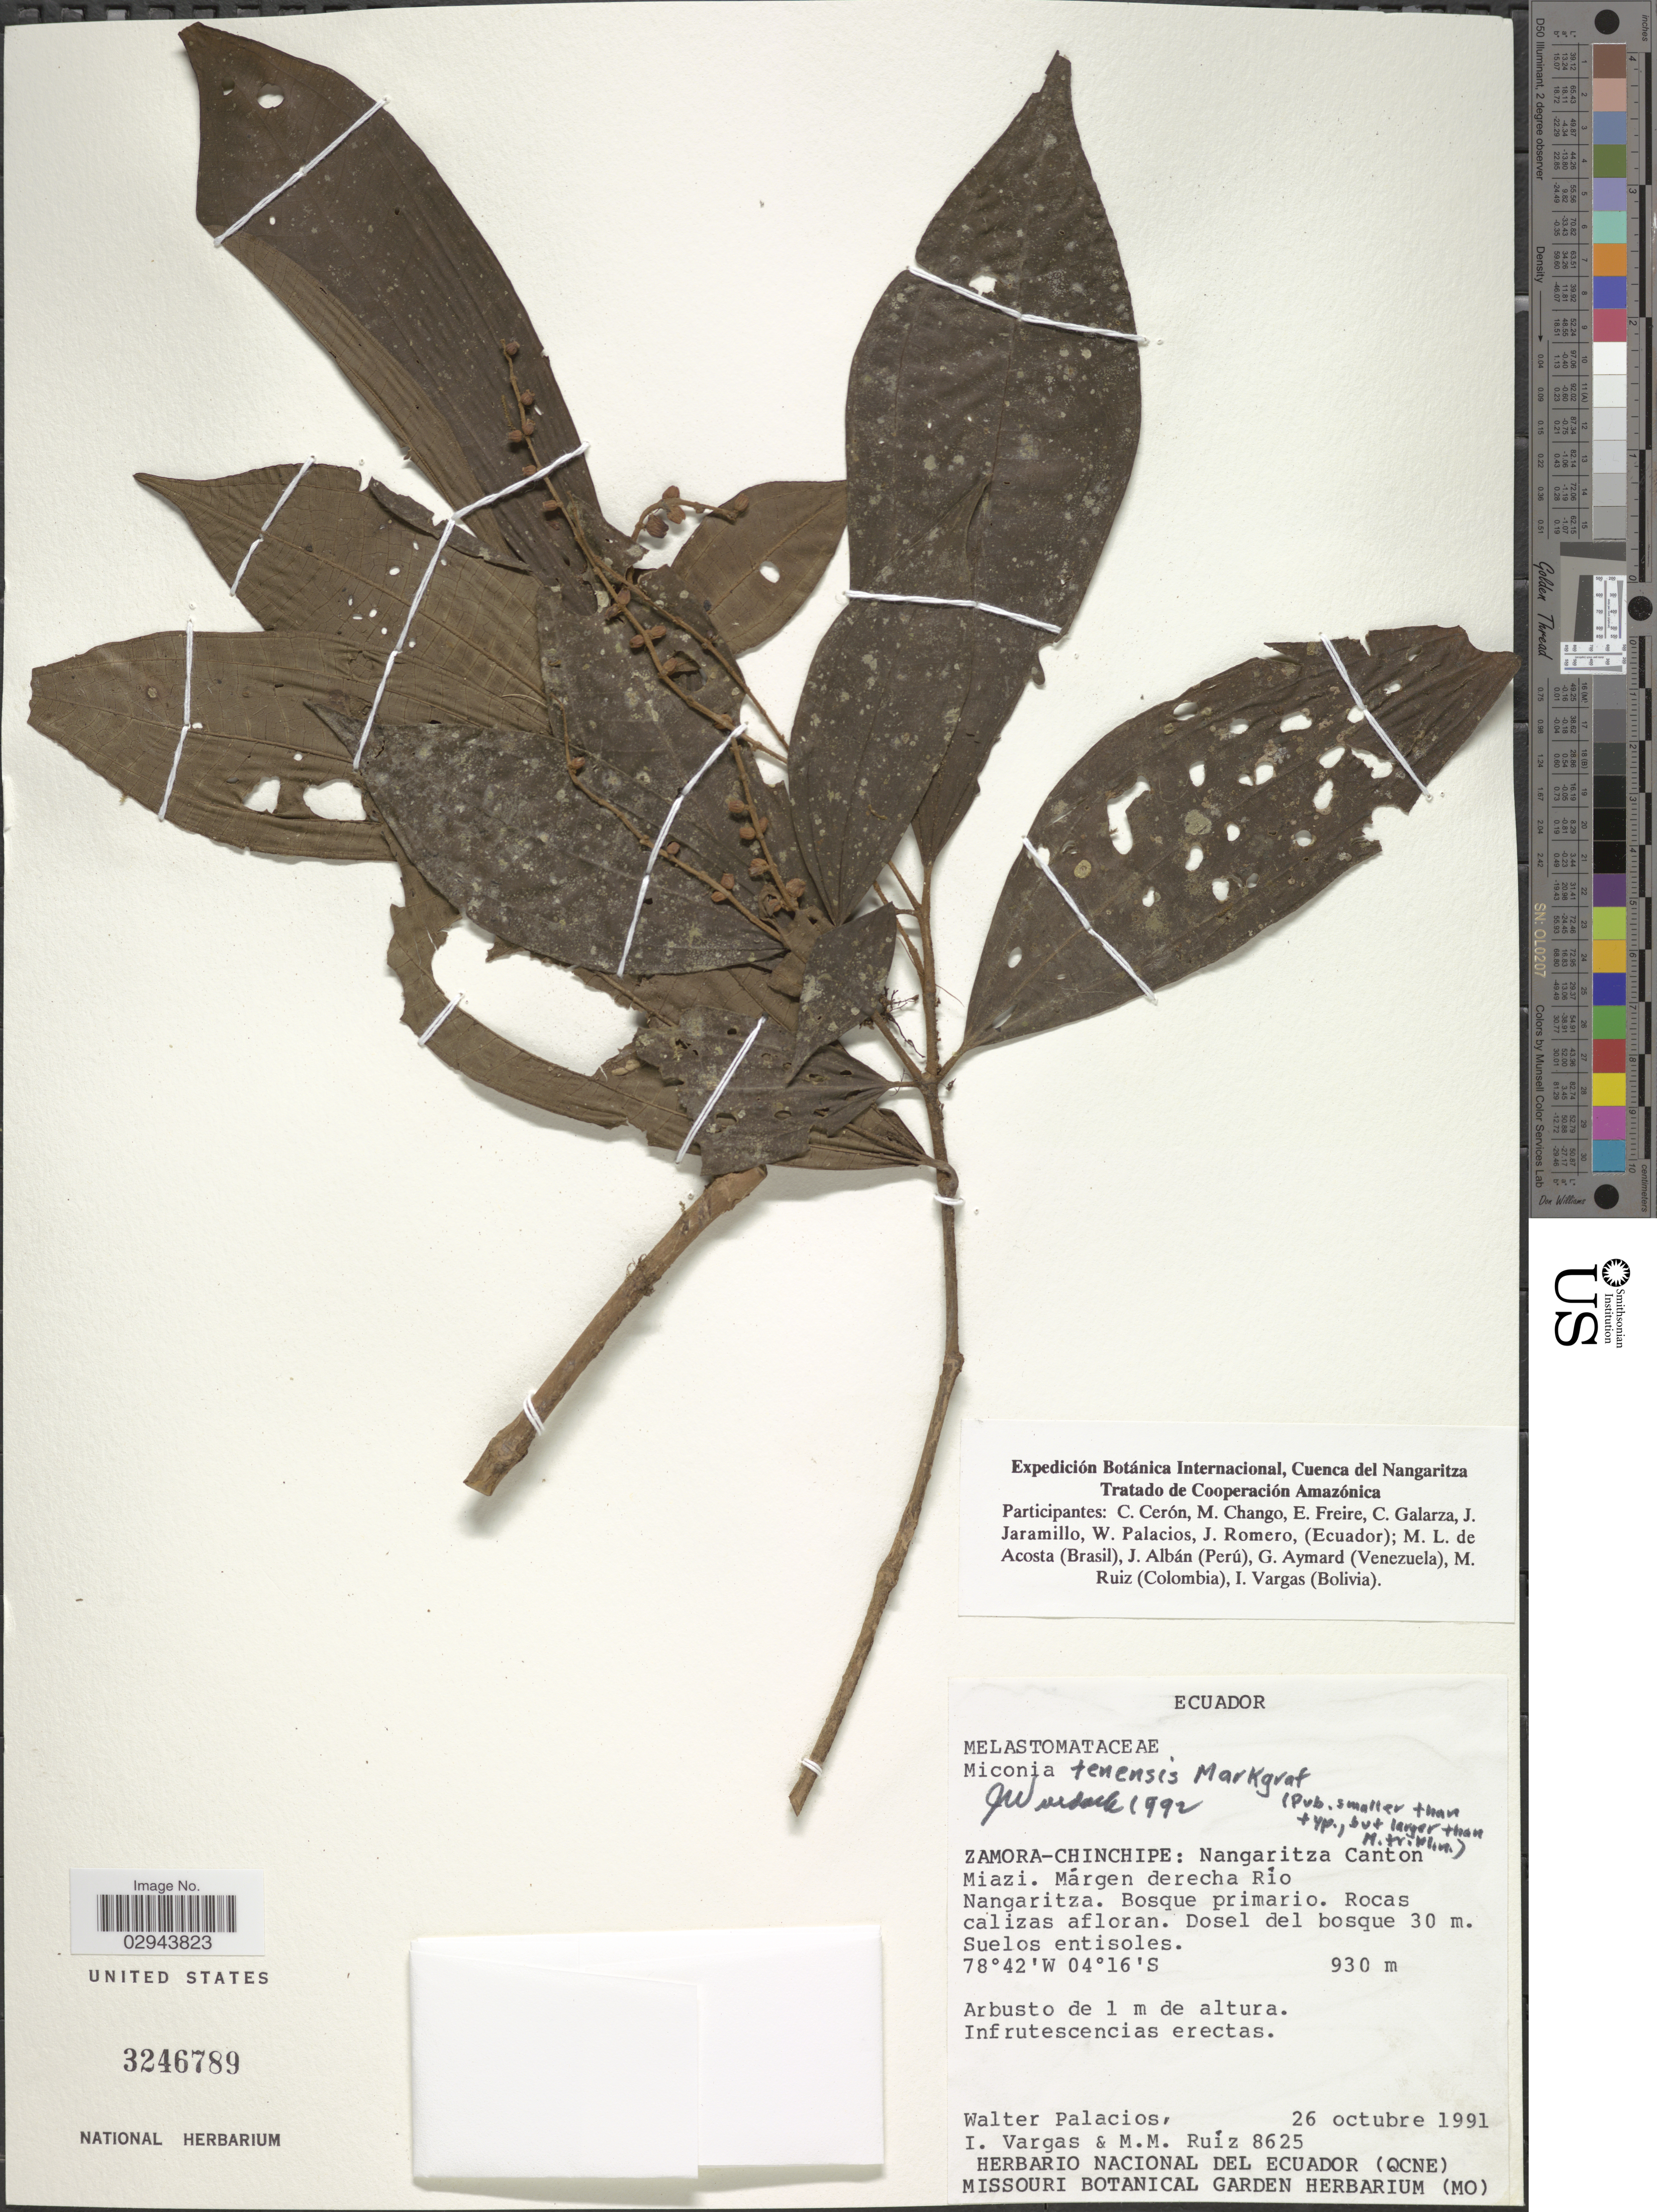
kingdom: Plantae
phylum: Tracheophyta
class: Magnoliopsida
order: Myrtales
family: Melastomataceae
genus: Miconia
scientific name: Miconia tenensis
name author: Markgr.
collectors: W. Palacios, I. Vargas & M. M. Ruíz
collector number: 8625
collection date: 1991-10-26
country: Ecuador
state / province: Zamora-Chinchipe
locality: Nangaritza Canton. Miazi. Márgene derecha Río Nangaritza.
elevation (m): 930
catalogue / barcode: US 3246789